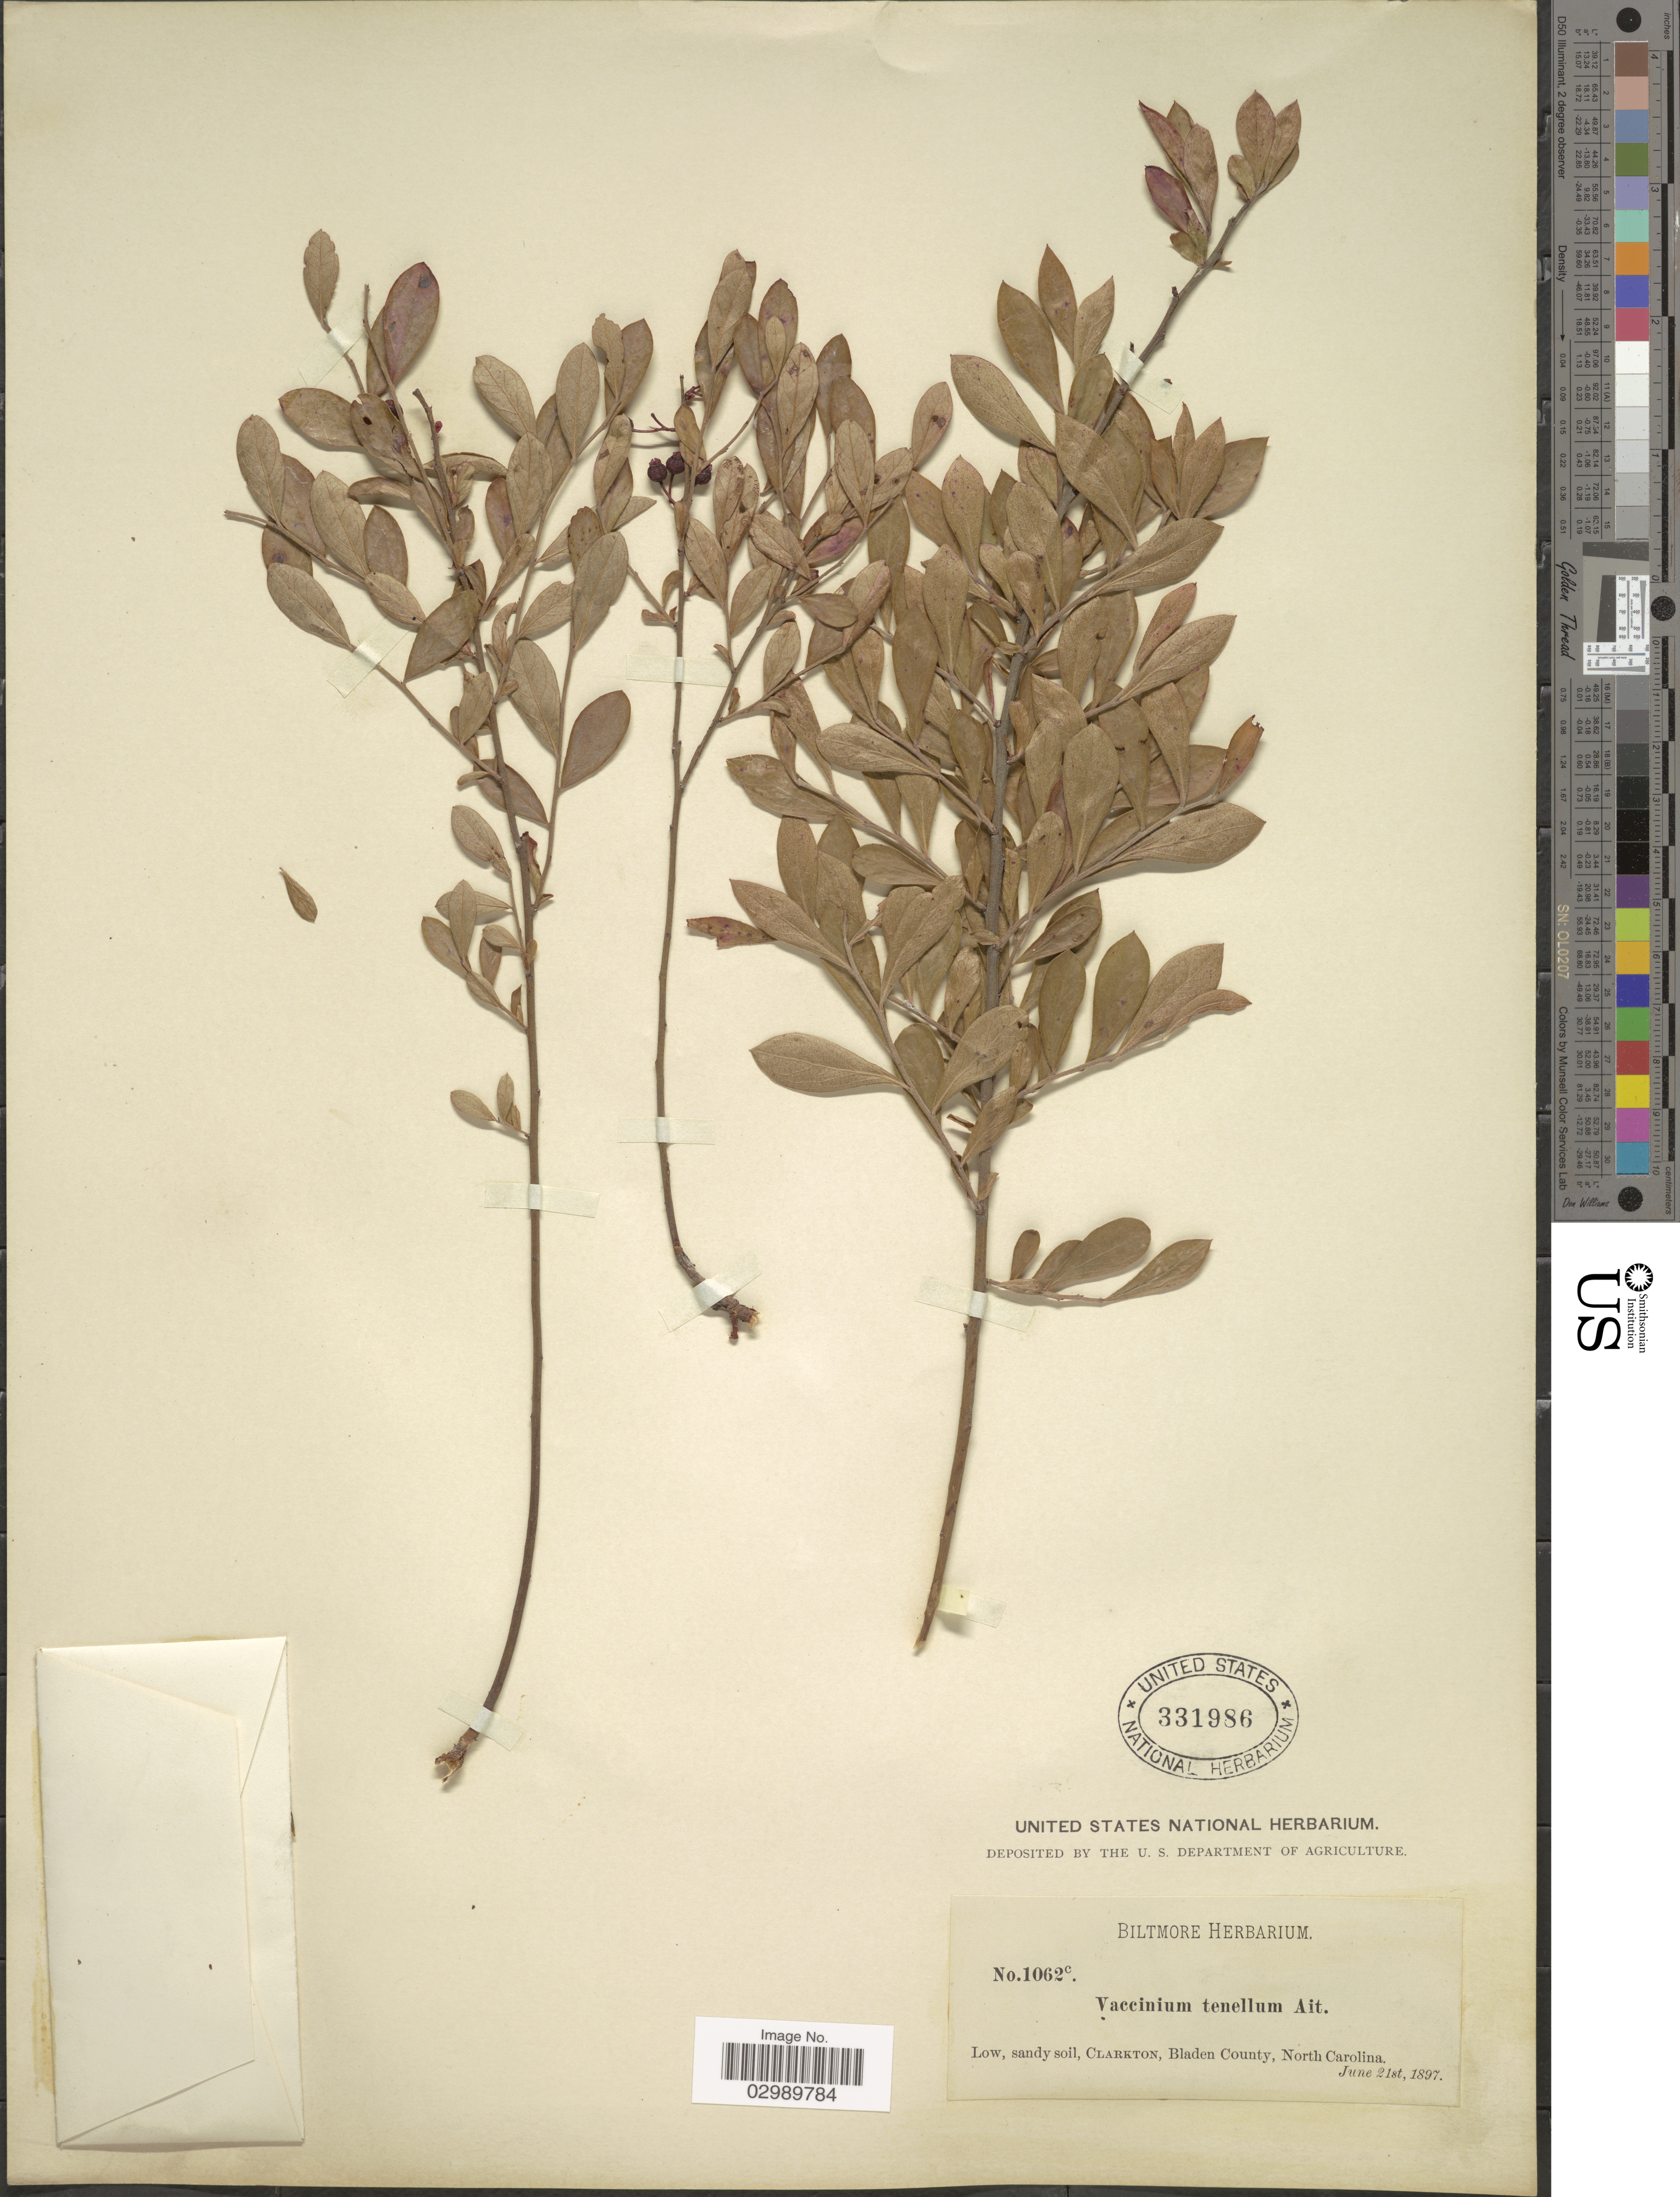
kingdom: Plantae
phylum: Tracheophyta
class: Magnoliopsida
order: Ericales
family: Ericaceae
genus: Vaccinium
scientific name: Vaccinium tenellum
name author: Aiton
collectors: ex herb. Biltmore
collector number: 1062c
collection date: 1897-06-21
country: United States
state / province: North Carolina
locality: Clarkton, Bladen County.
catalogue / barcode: US 331986